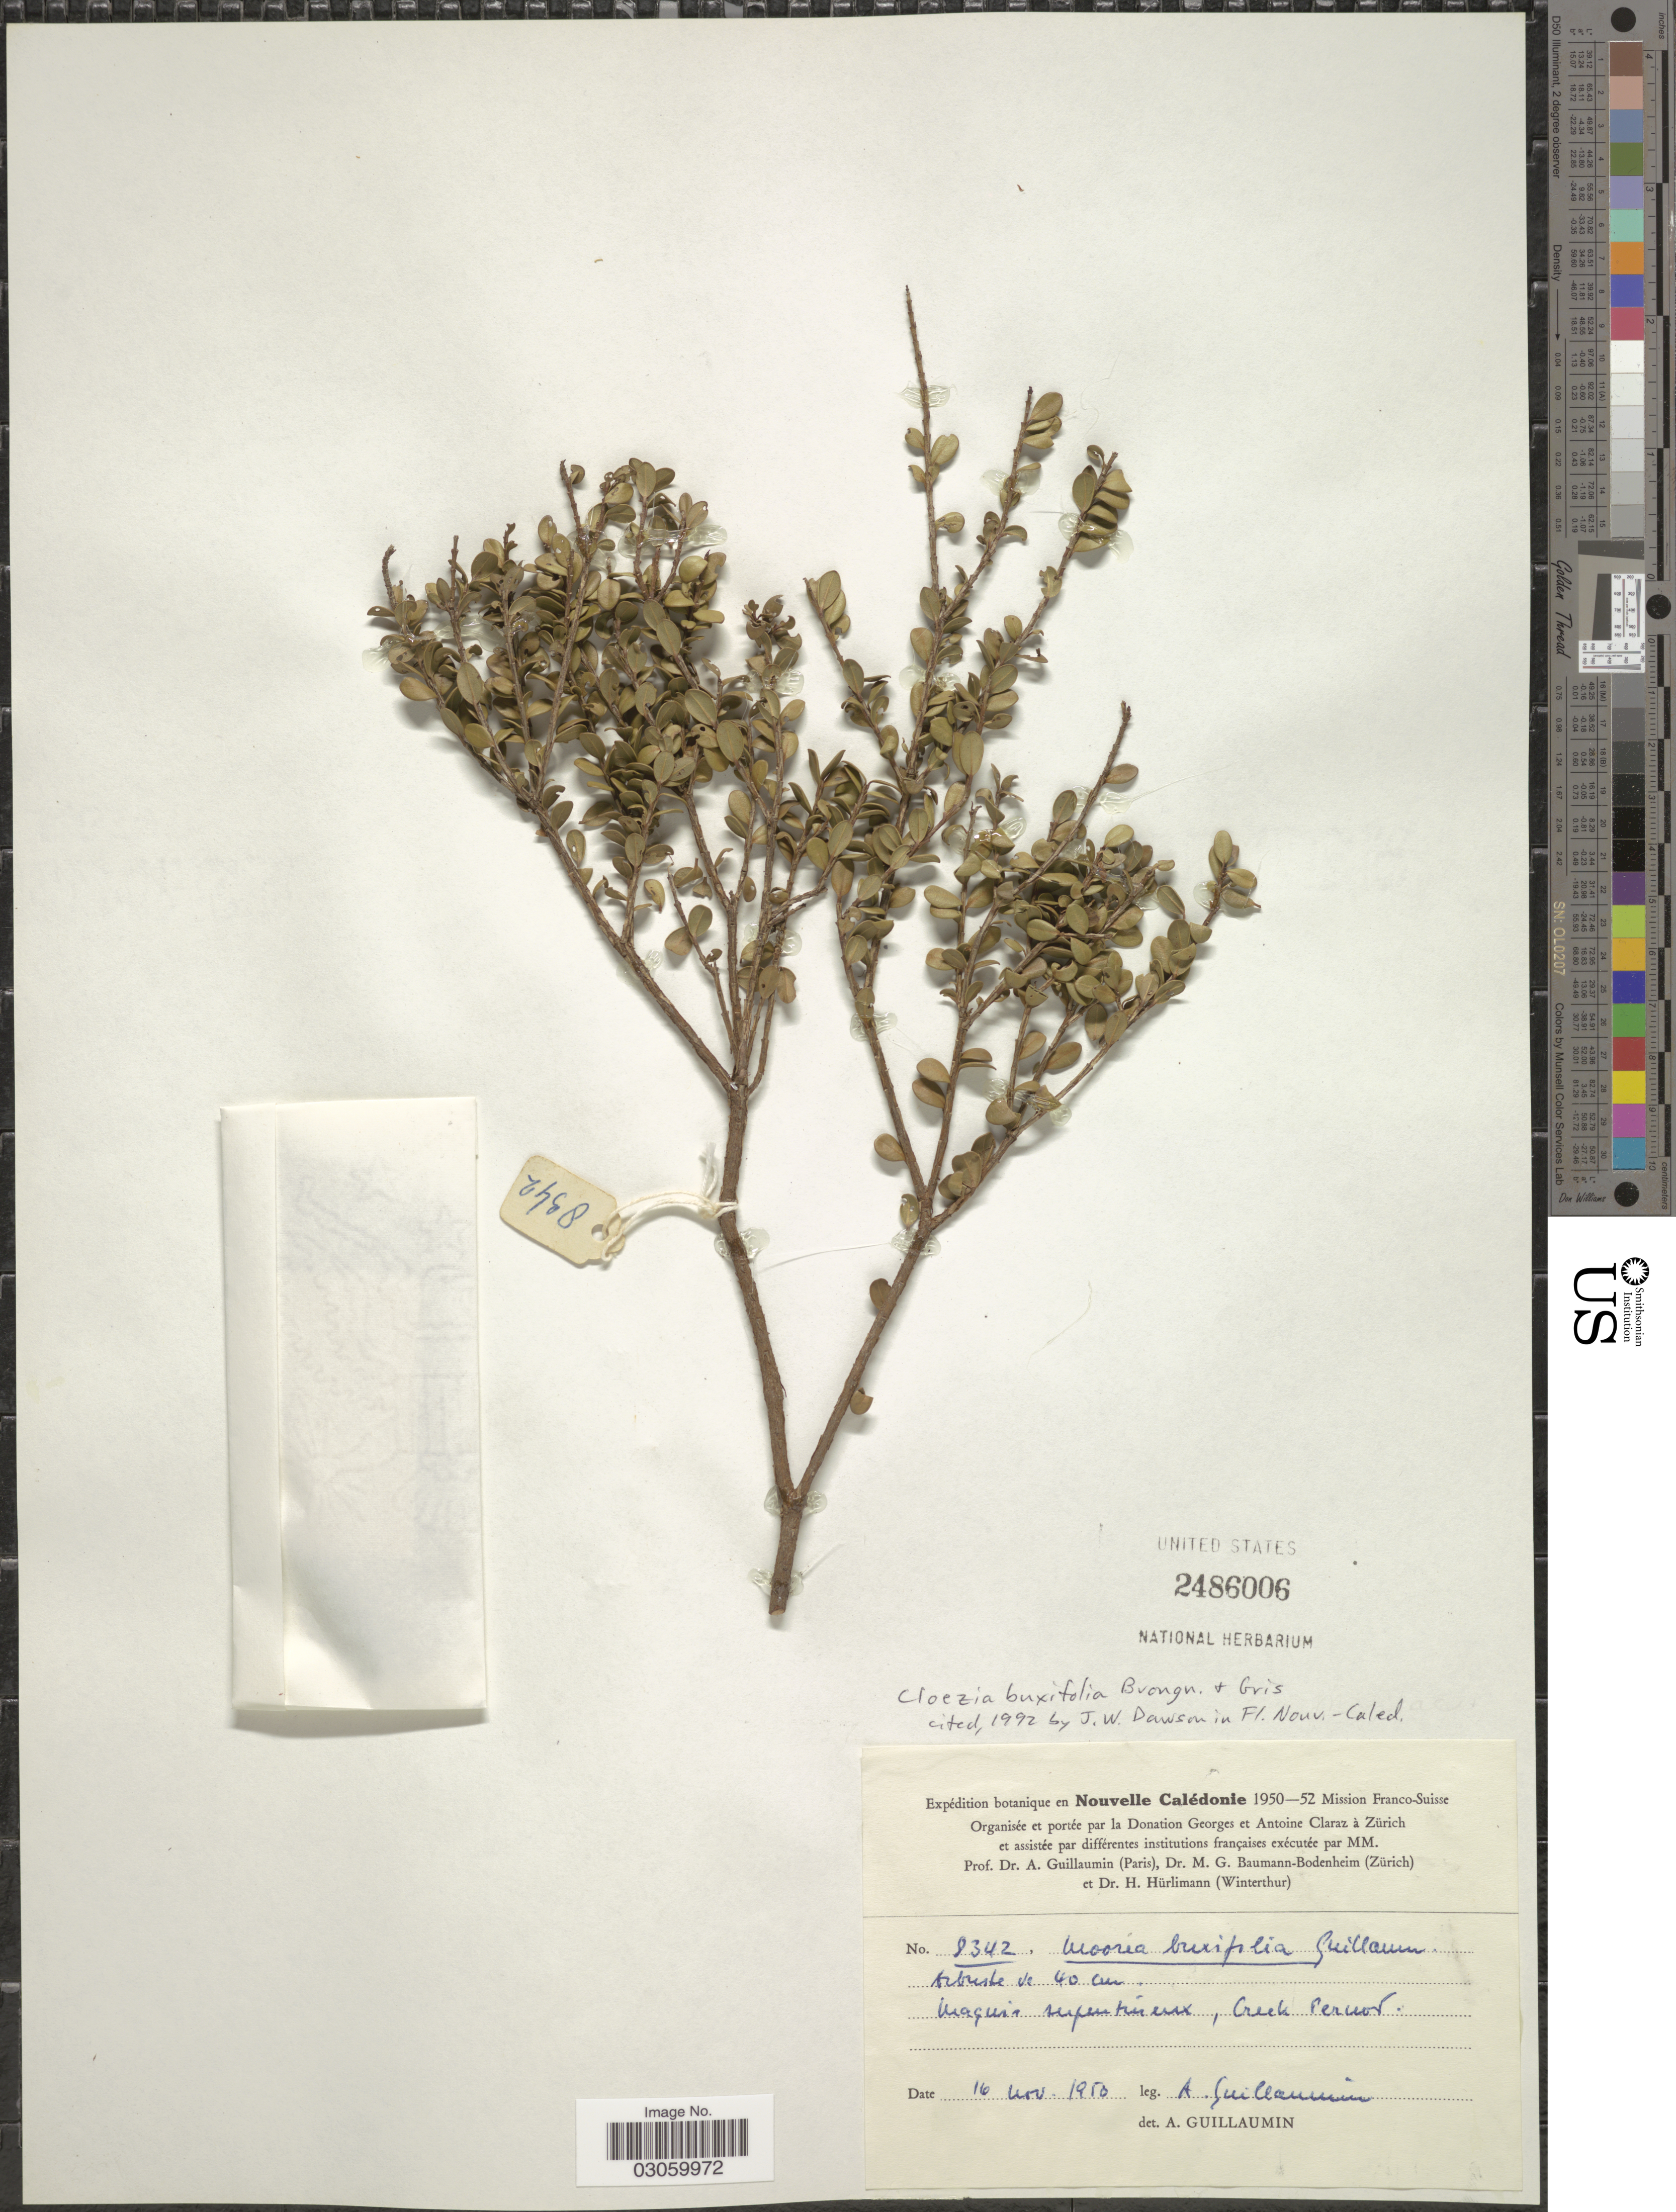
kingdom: Plantae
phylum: Tracheophyta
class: Magnoliopsida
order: Myrtales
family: Myrtaceae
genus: Cloezia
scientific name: Cloezia buxifolia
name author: Brongn. & Gris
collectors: A. Guillaumin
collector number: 8342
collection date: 1950-11-16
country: New Caledonia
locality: Nouvelle Calédonie, Maquis serpentineux, Creek Permor [interpreted].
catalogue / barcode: US 2486006